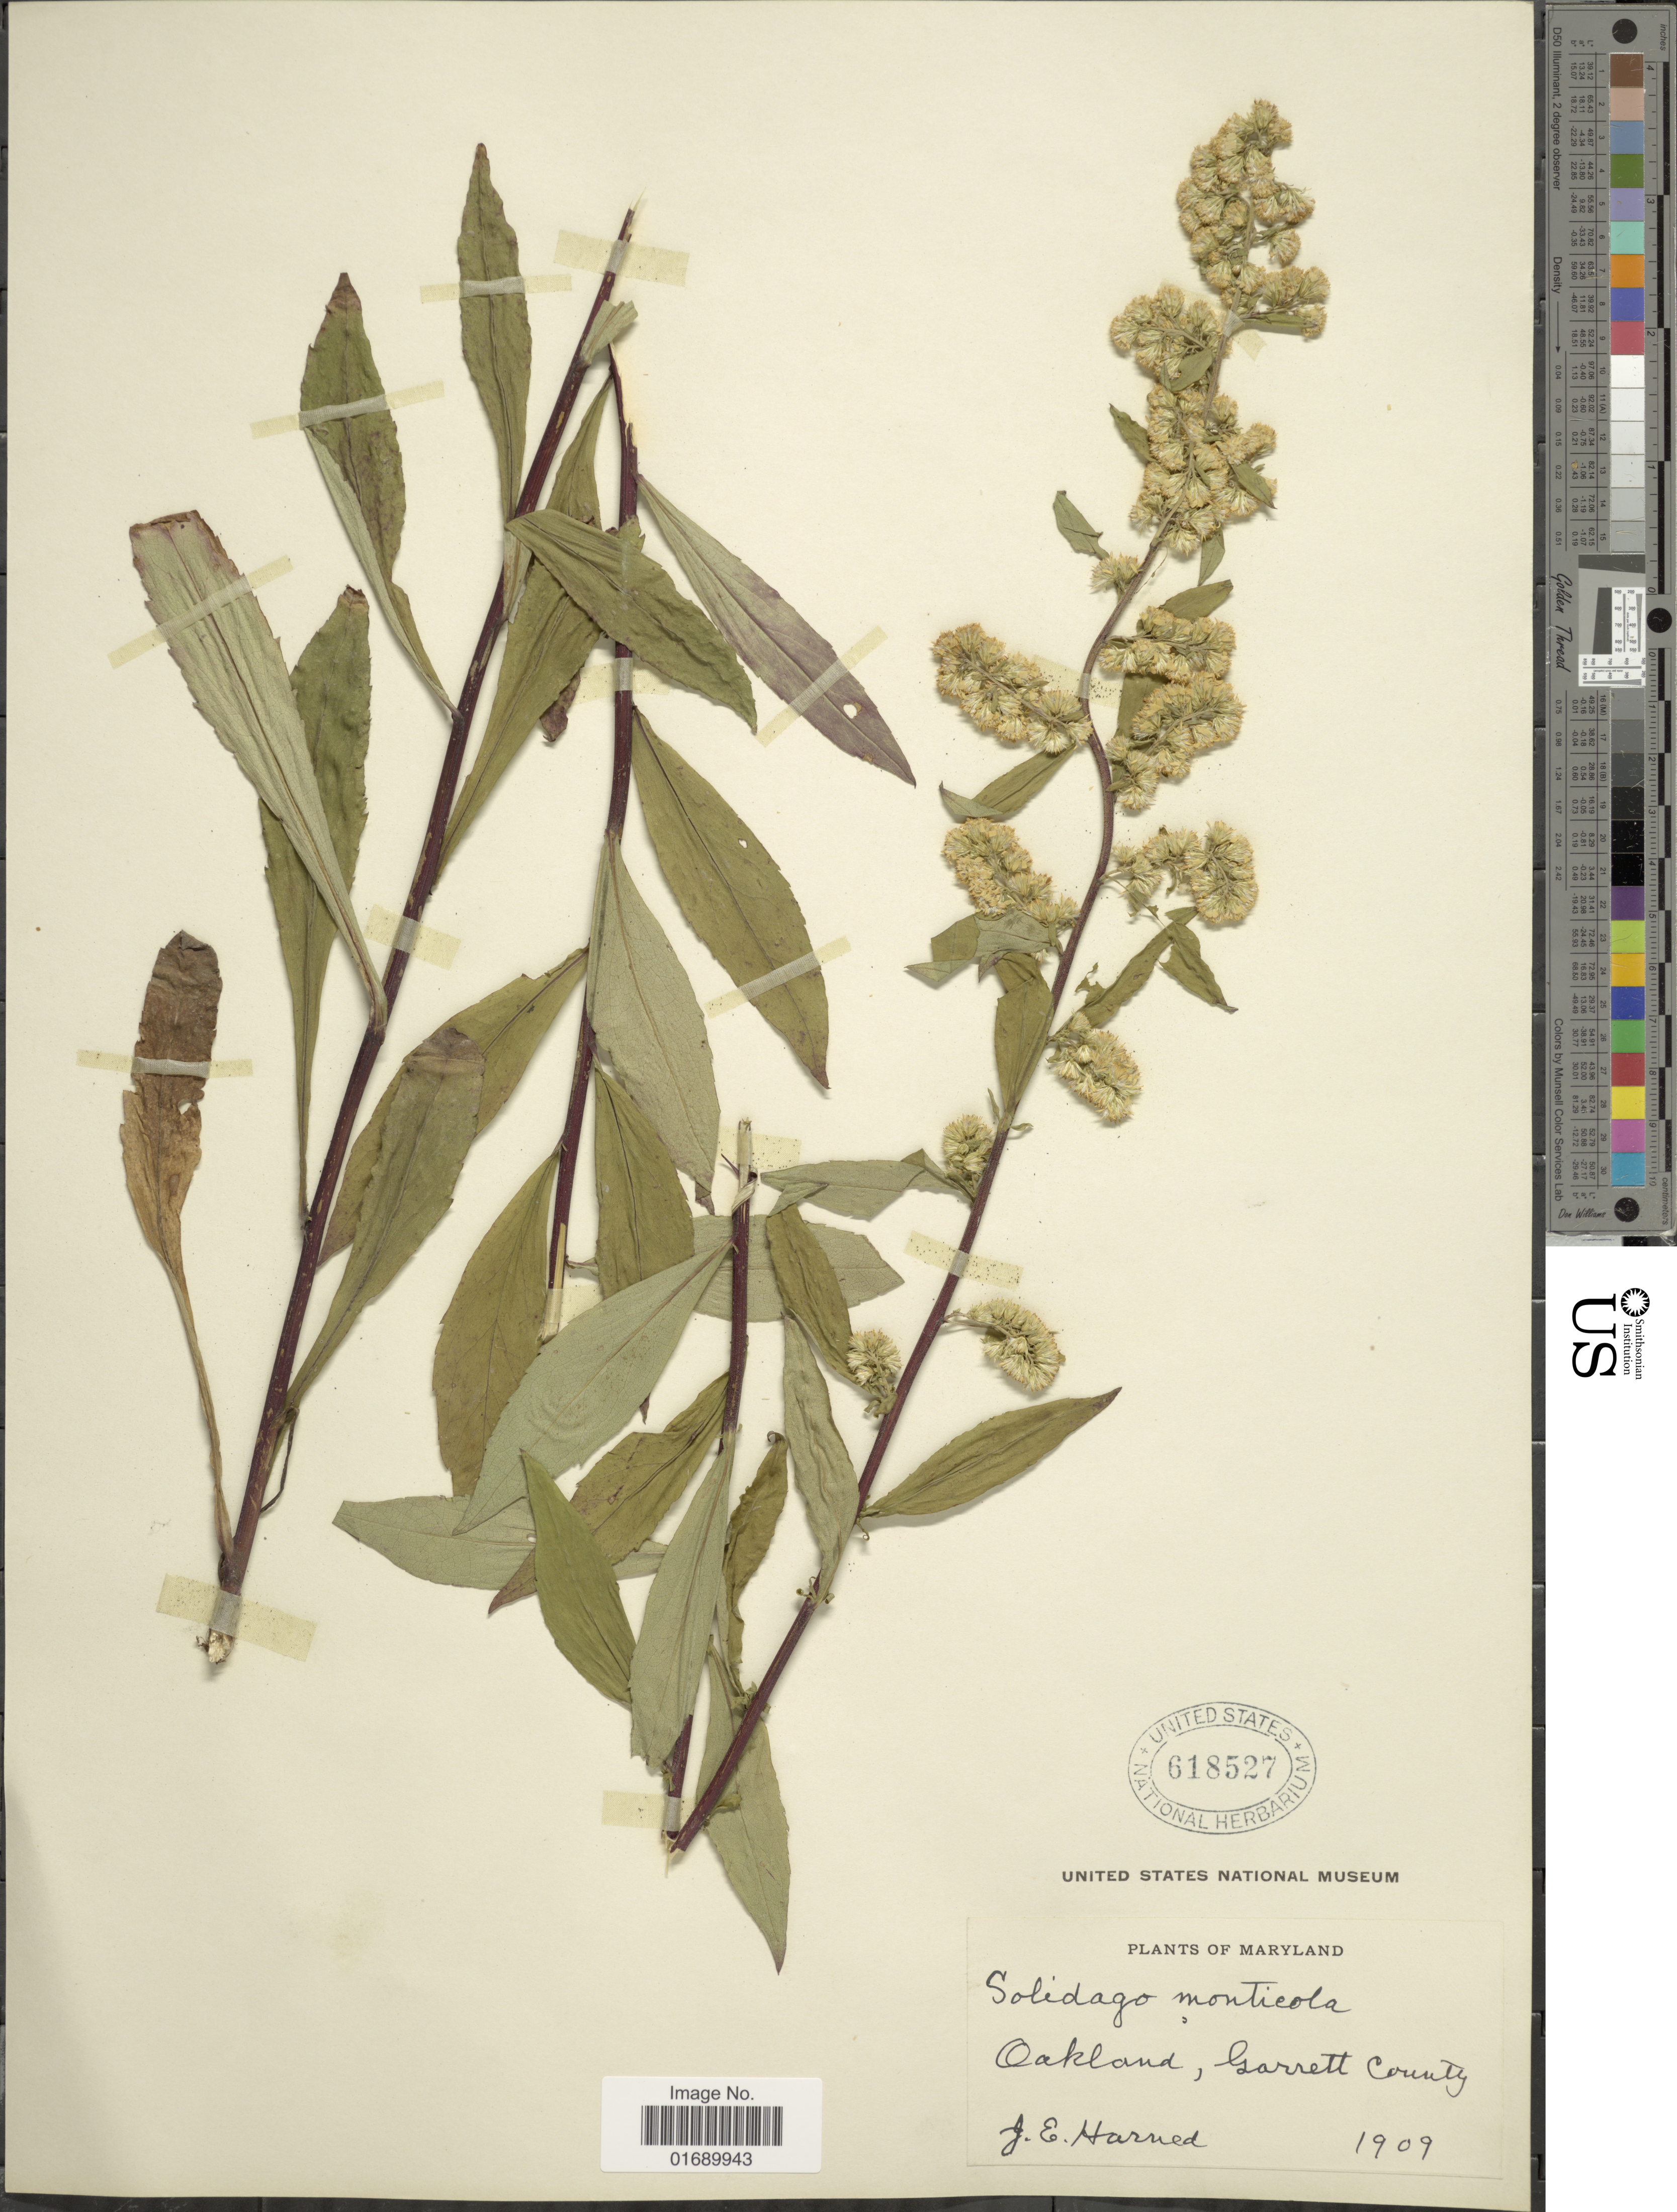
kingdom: Plantae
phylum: Tracheophyta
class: Magnoliopsida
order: Asterales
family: Asteraceae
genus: Solidago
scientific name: Solidago roanensis var. monticola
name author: (Torr. & A. Gray) Fernald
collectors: J. Harned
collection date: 1909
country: United States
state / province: Maryland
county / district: Garrett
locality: Oakland, Garrett County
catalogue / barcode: US 318527